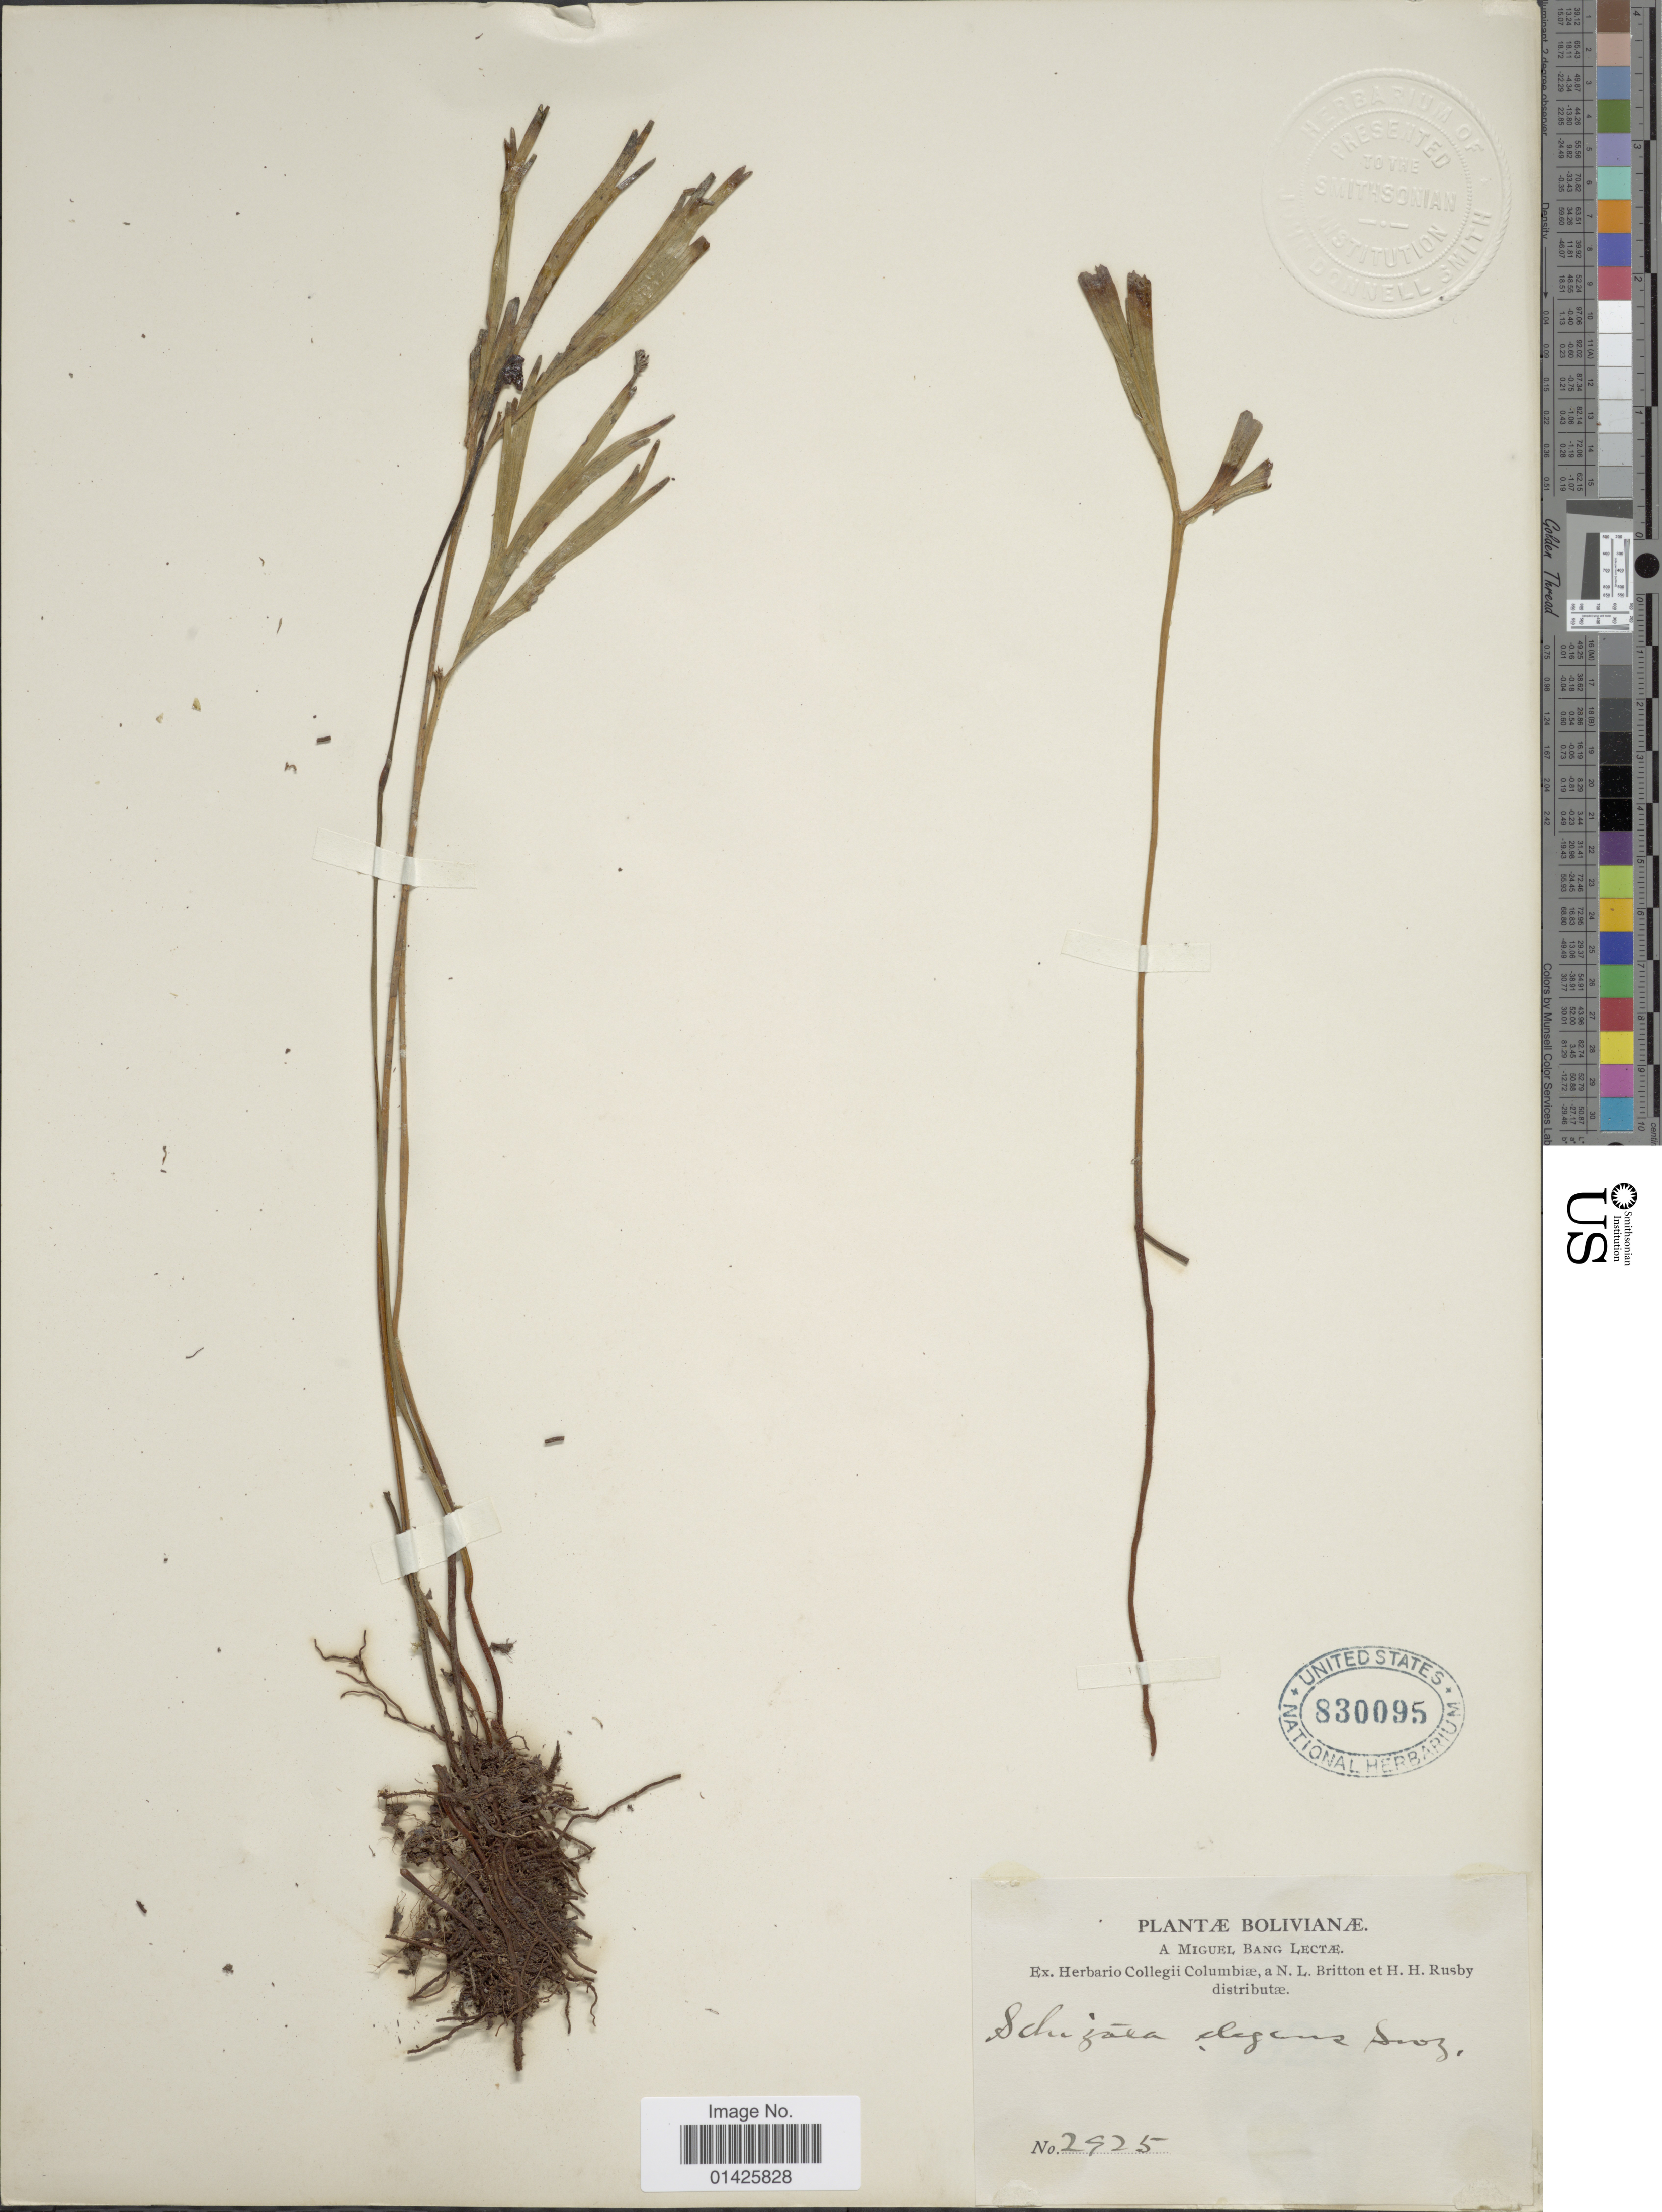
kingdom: Plantae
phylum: Tracheophyta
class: Polypodiopsida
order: Schizaeales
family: Schizaeaceae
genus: Schizaea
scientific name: Schizaea elegans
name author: (Vahl) Sw.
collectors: M. Bang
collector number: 2925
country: Bolivia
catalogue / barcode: US 830095